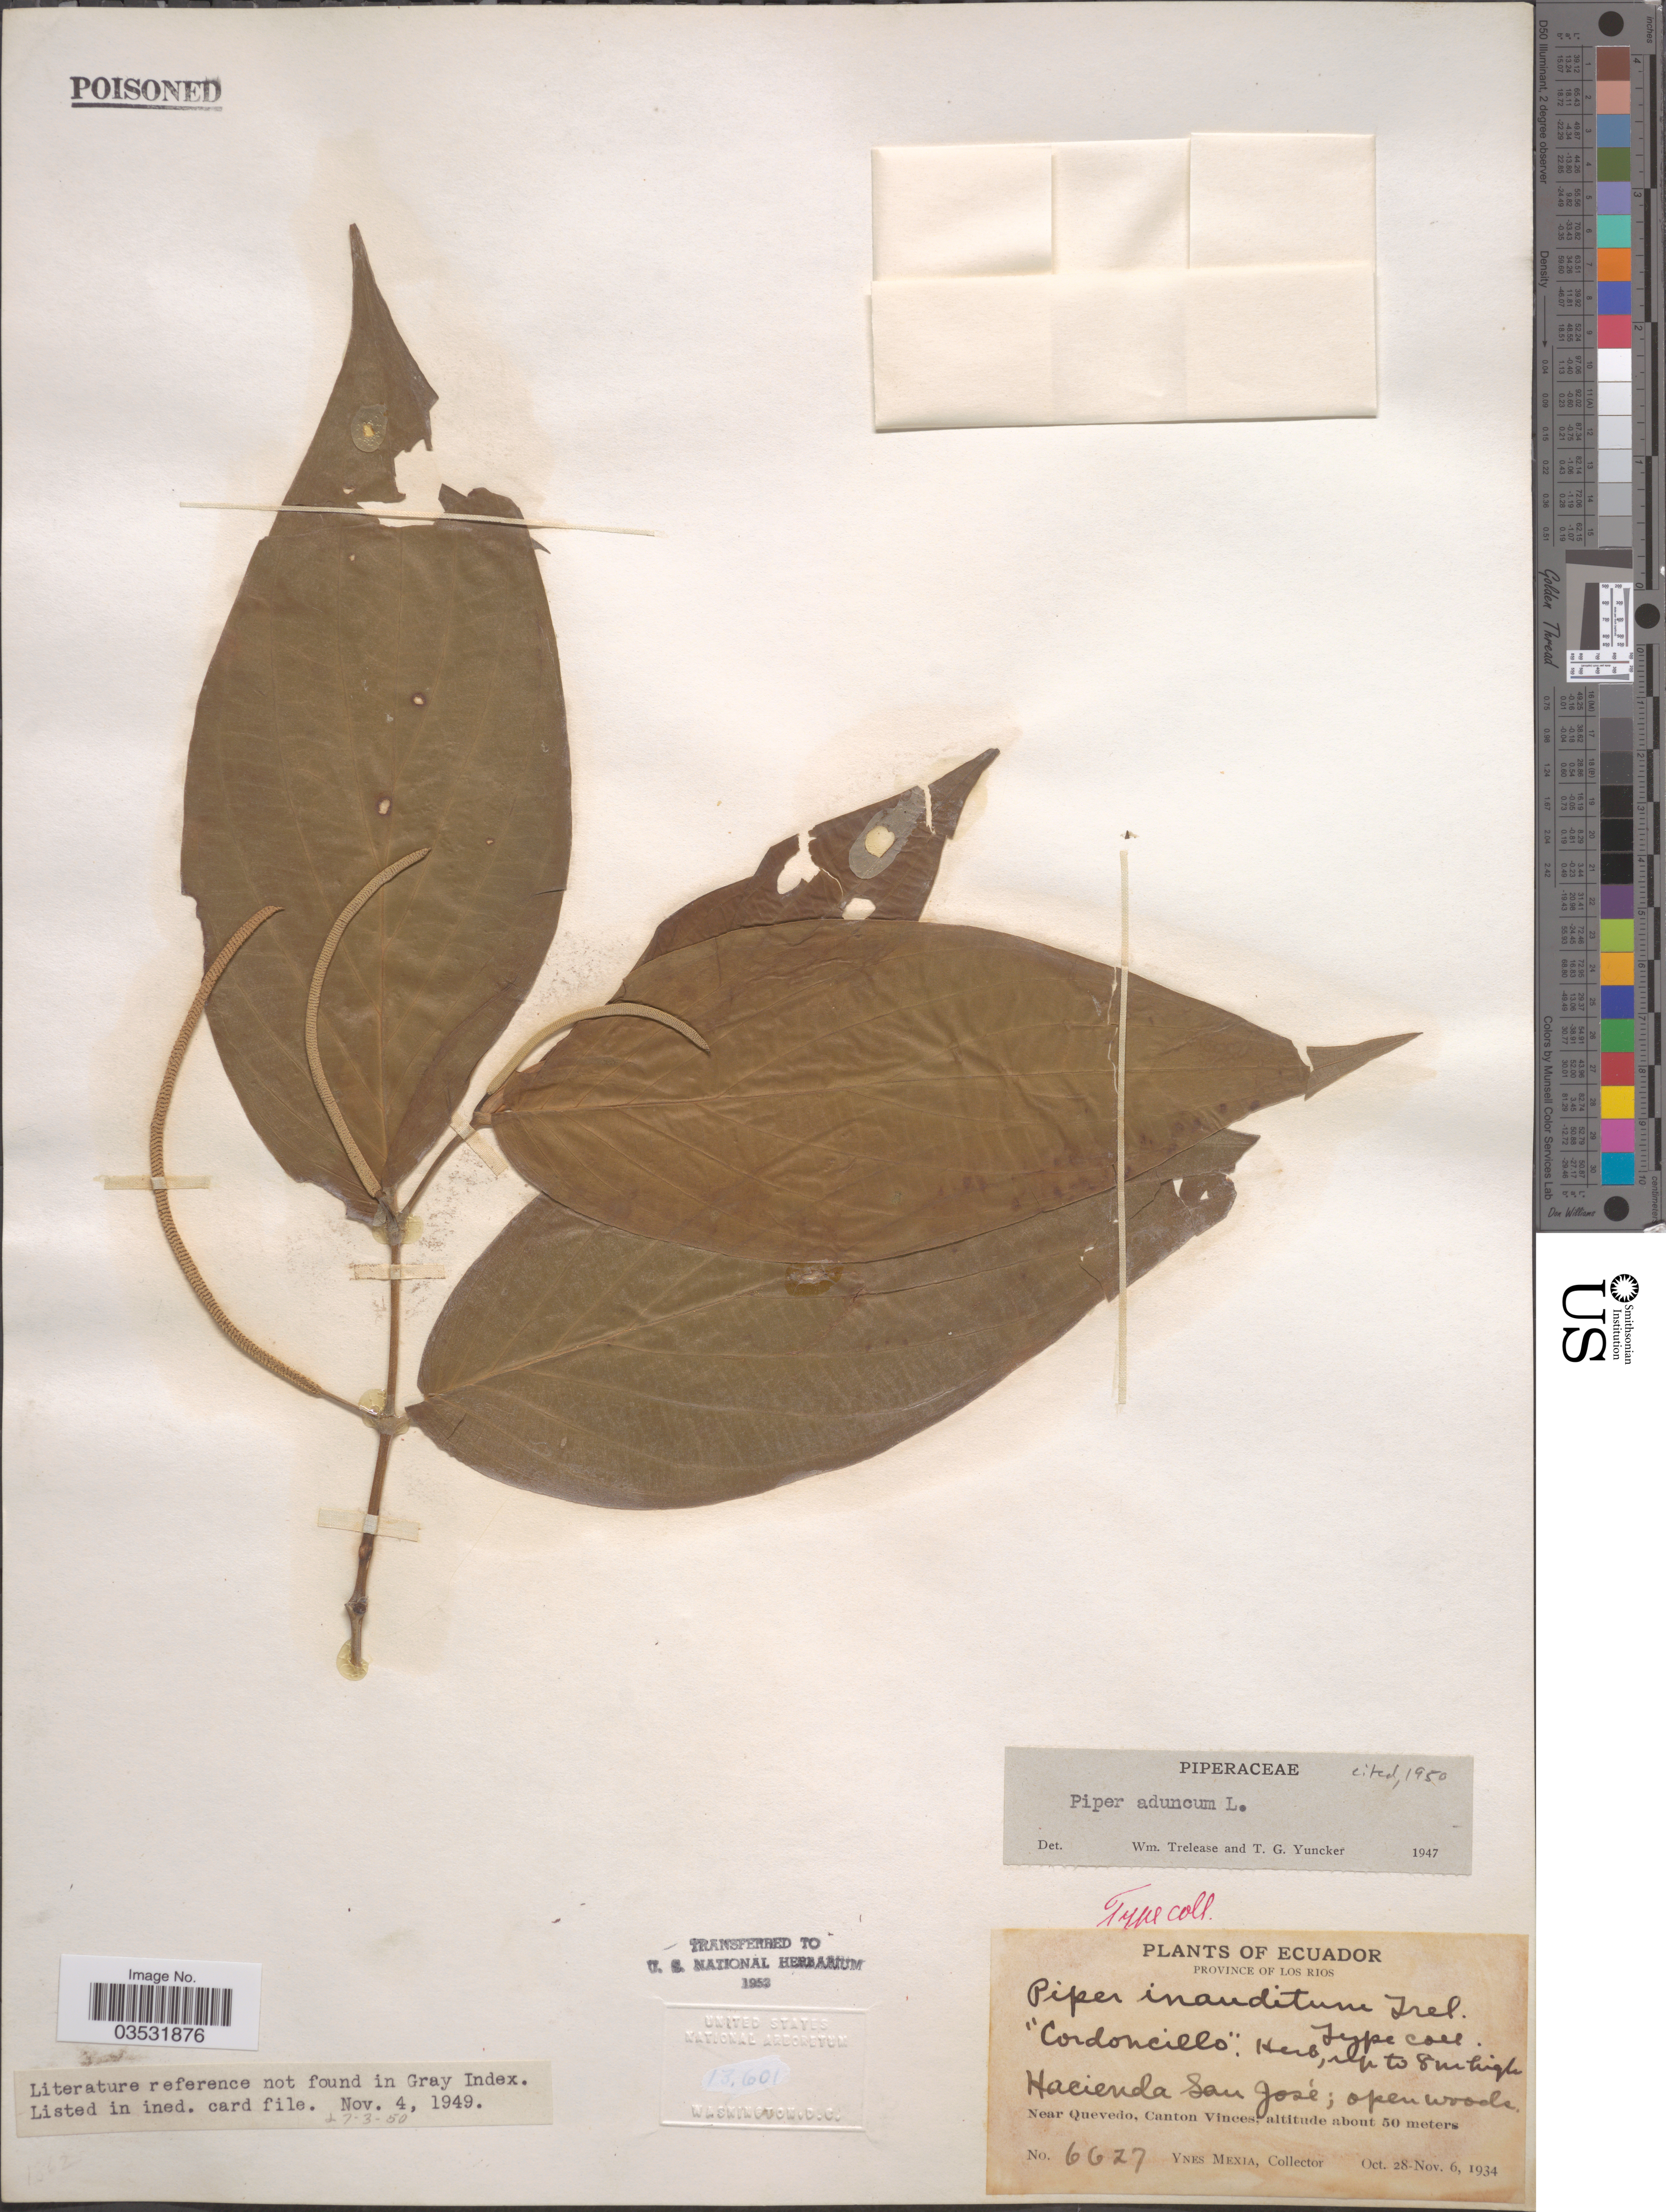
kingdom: Plantae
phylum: Tracheophyta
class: Magnoliopsida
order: Piperales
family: Piperaceae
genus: Piper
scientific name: Piper aduncum var. aduncum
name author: L.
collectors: Y. Mexia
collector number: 6627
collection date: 1934-10-28/1934-11-06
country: Ecuador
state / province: Los Ríos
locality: Hacienda San José. Near Quevedo, Canton Vinces.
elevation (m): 50